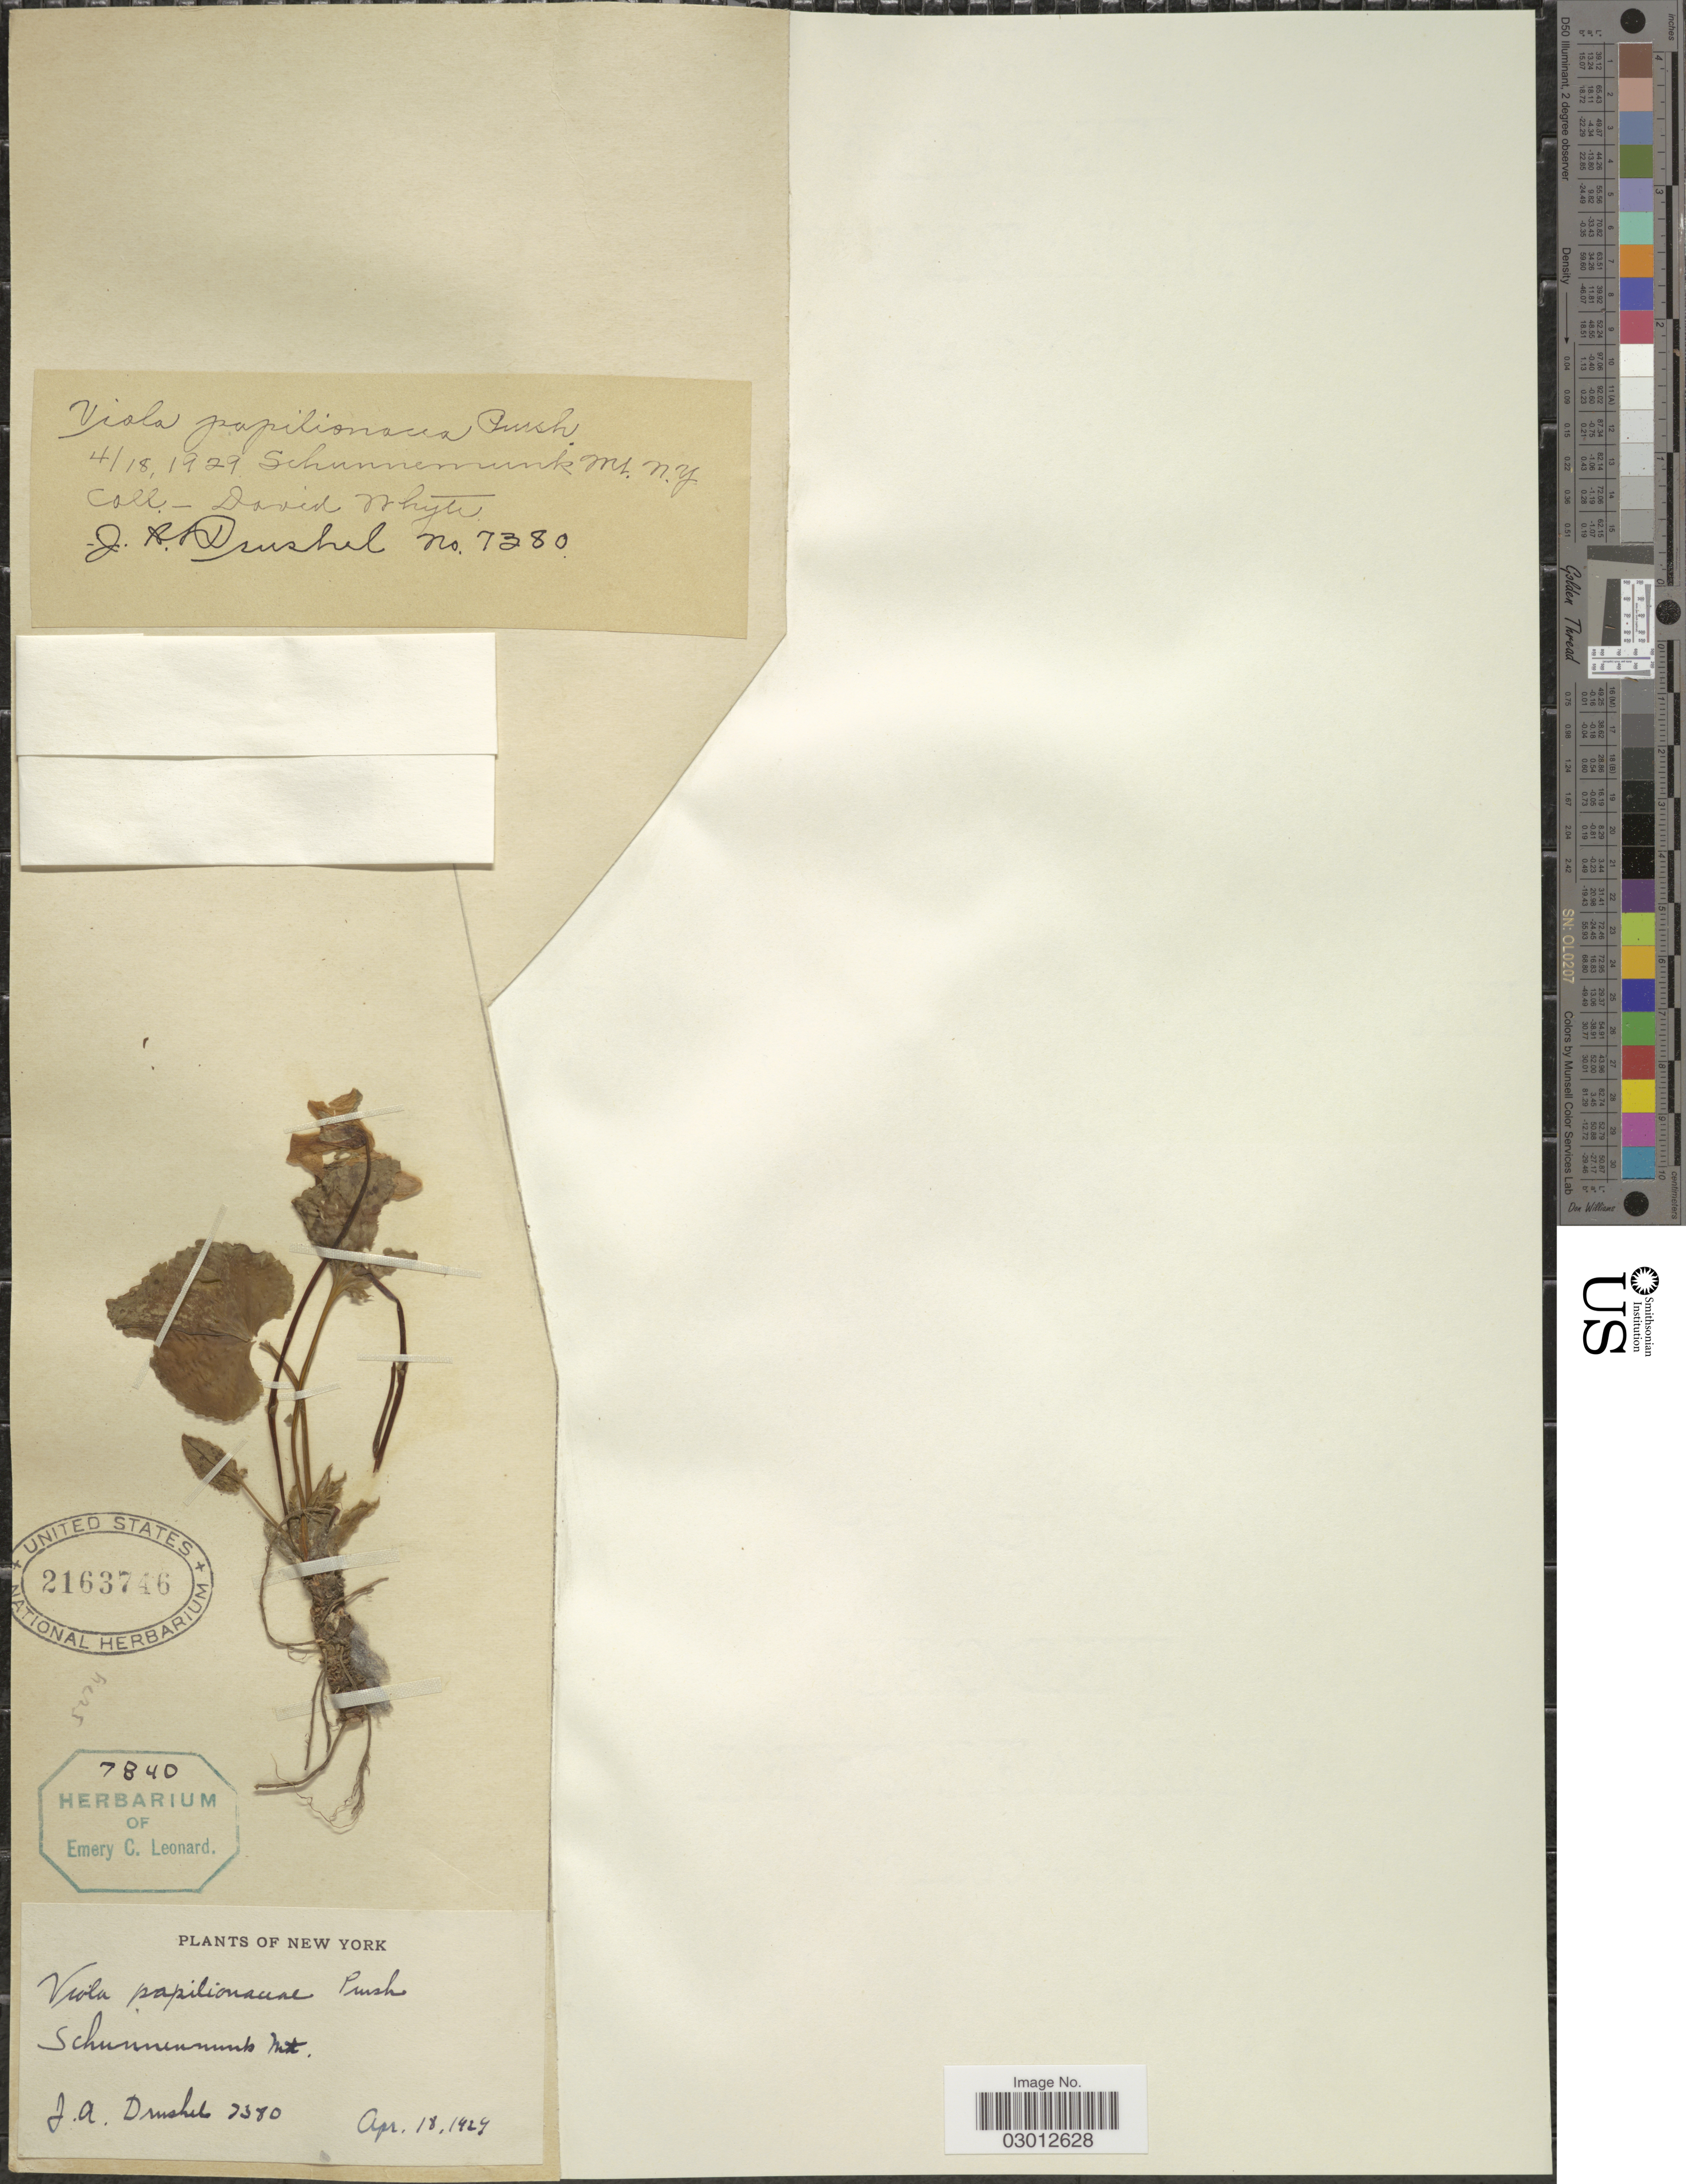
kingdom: Plantae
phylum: Tracheophyta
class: Magnoliopsida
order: Malpighiales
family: Violaceae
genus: Viola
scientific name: Viola papilionacea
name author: Pursh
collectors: J. A. Drushel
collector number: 7380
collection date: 1929-04-18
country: United States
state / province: New York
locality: Schunnemunk Mt.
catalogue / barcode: US 2163746